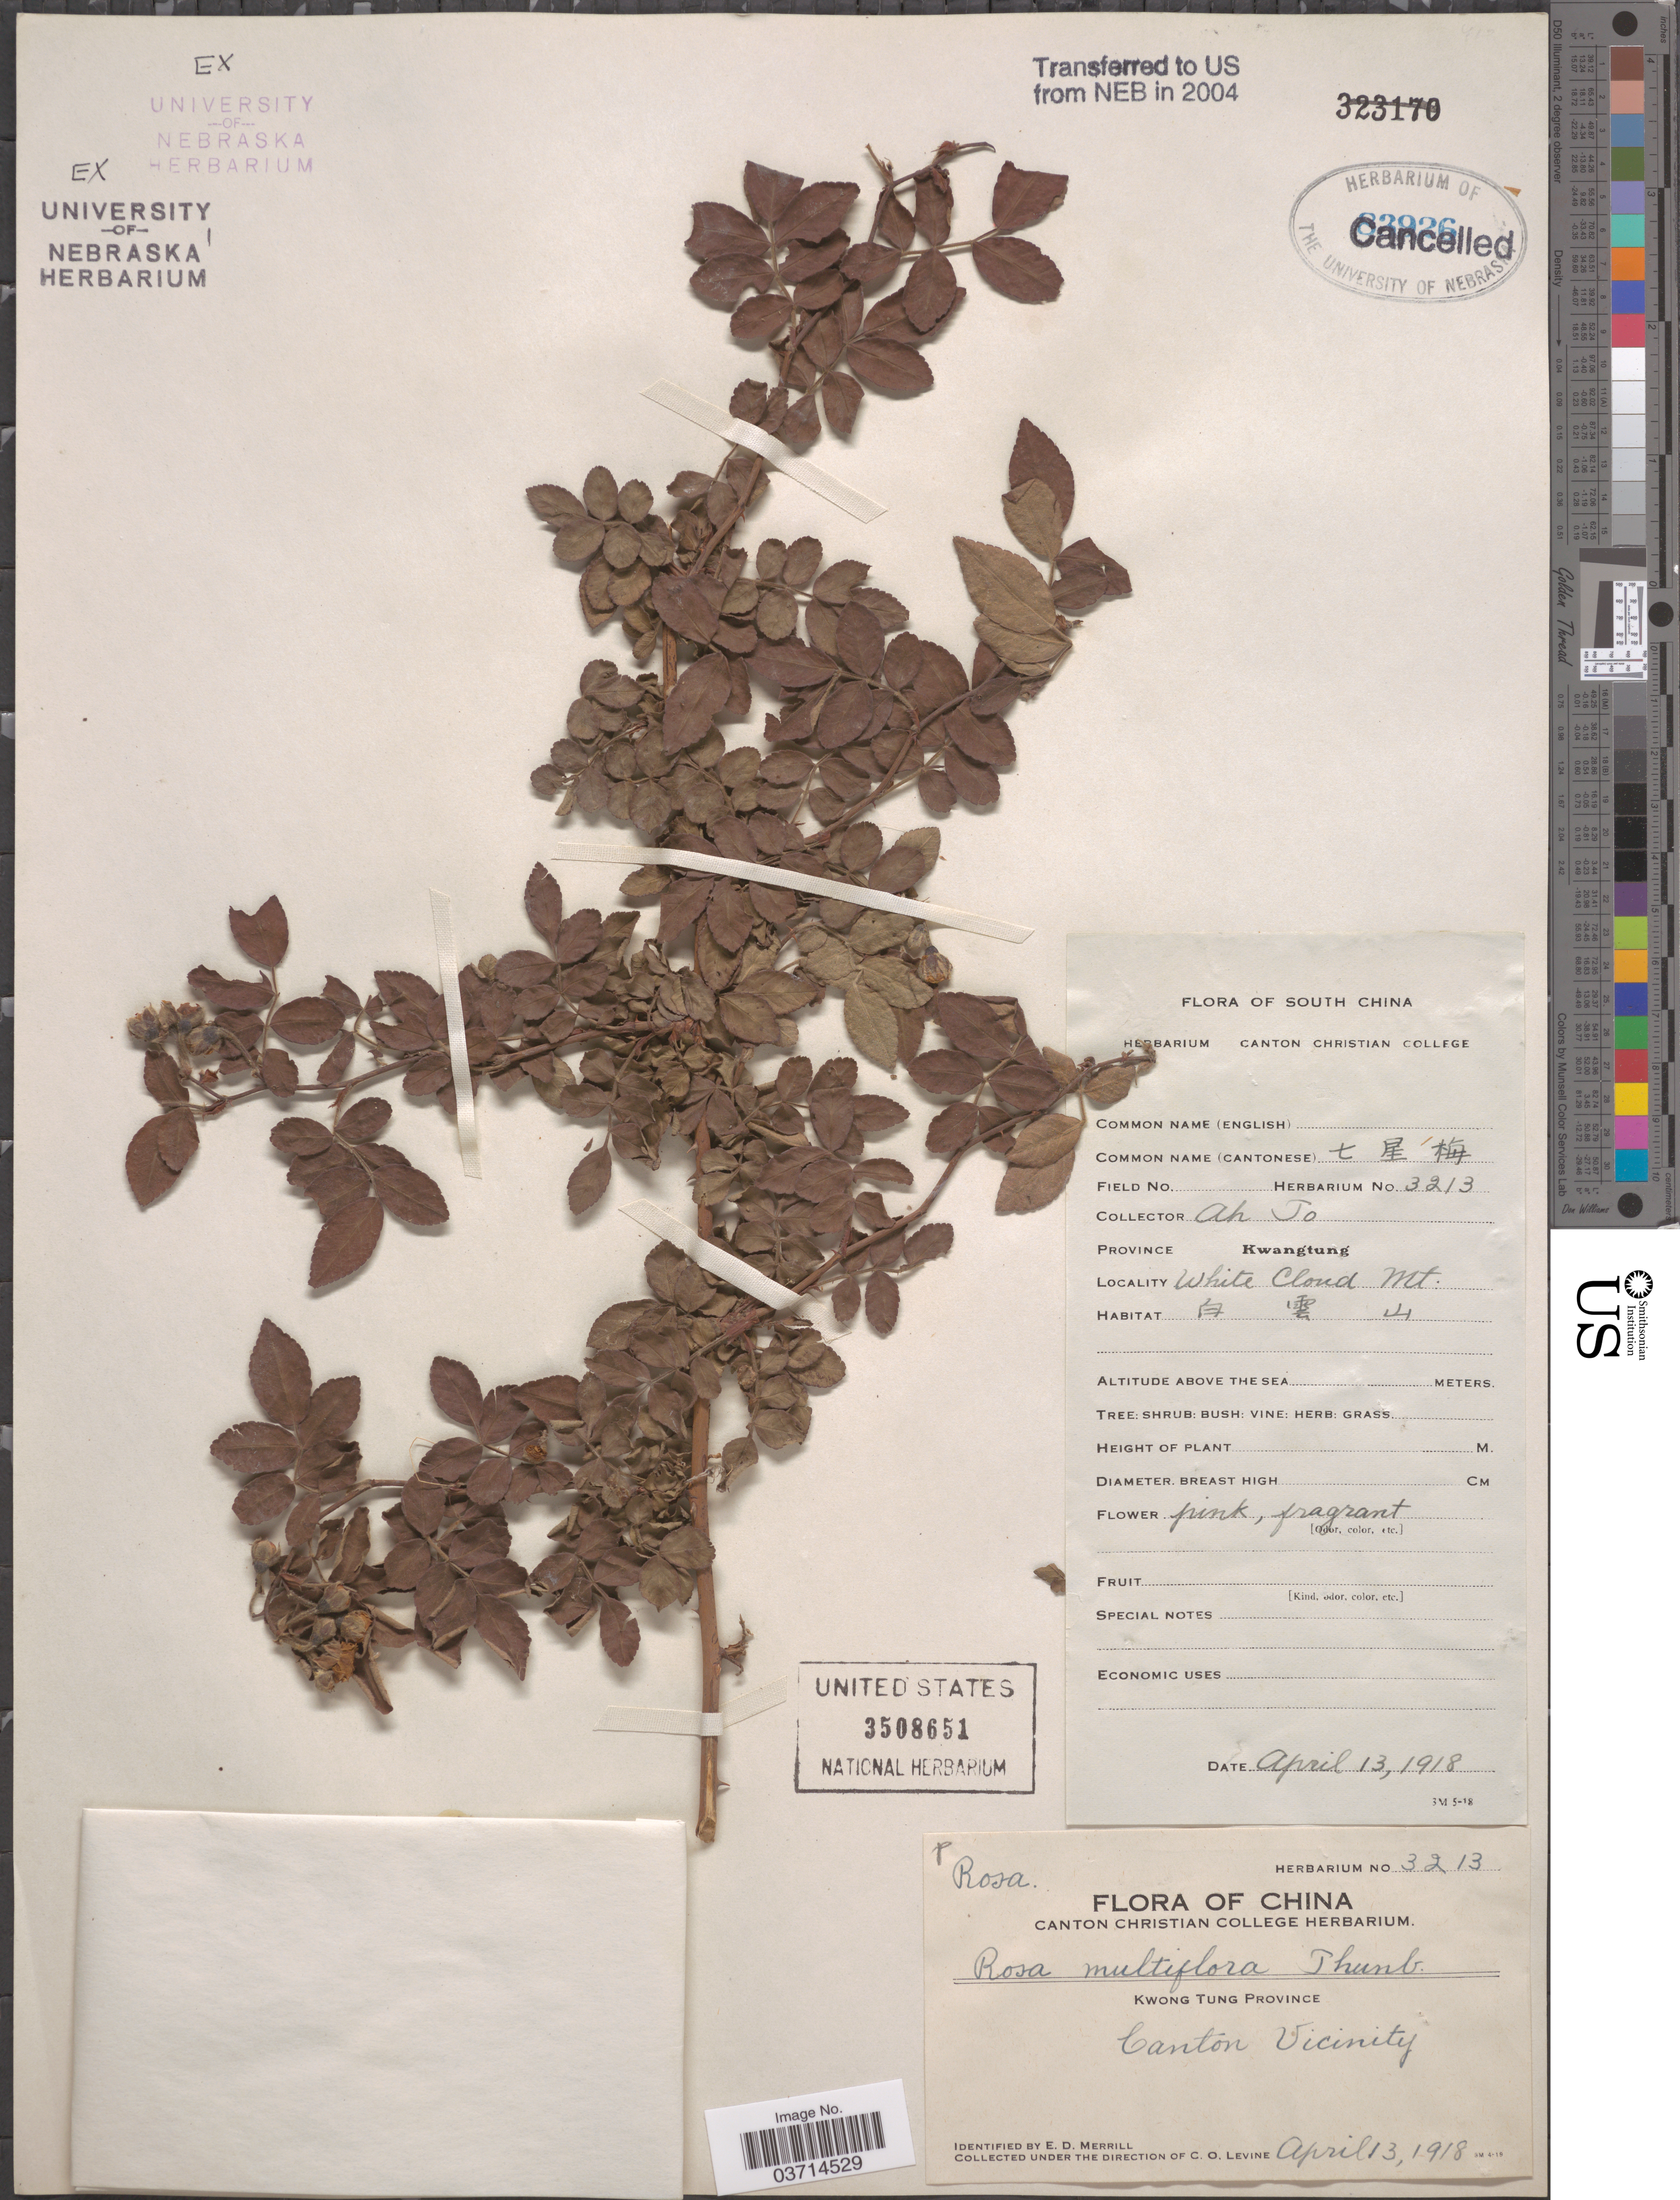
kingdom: Plantae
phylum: Tracheophyta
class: Magnoliopsida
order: Rosales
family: Rosaceae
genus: Rosa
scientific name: Rosa multiflora var. plena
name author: Regel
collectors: Ah To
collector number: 3213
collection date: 1918-04-13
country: China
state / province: Guangdong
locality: Kwong Tung Province. Canton Vicinity. White Cloud Mt.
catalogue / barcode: US 3508651